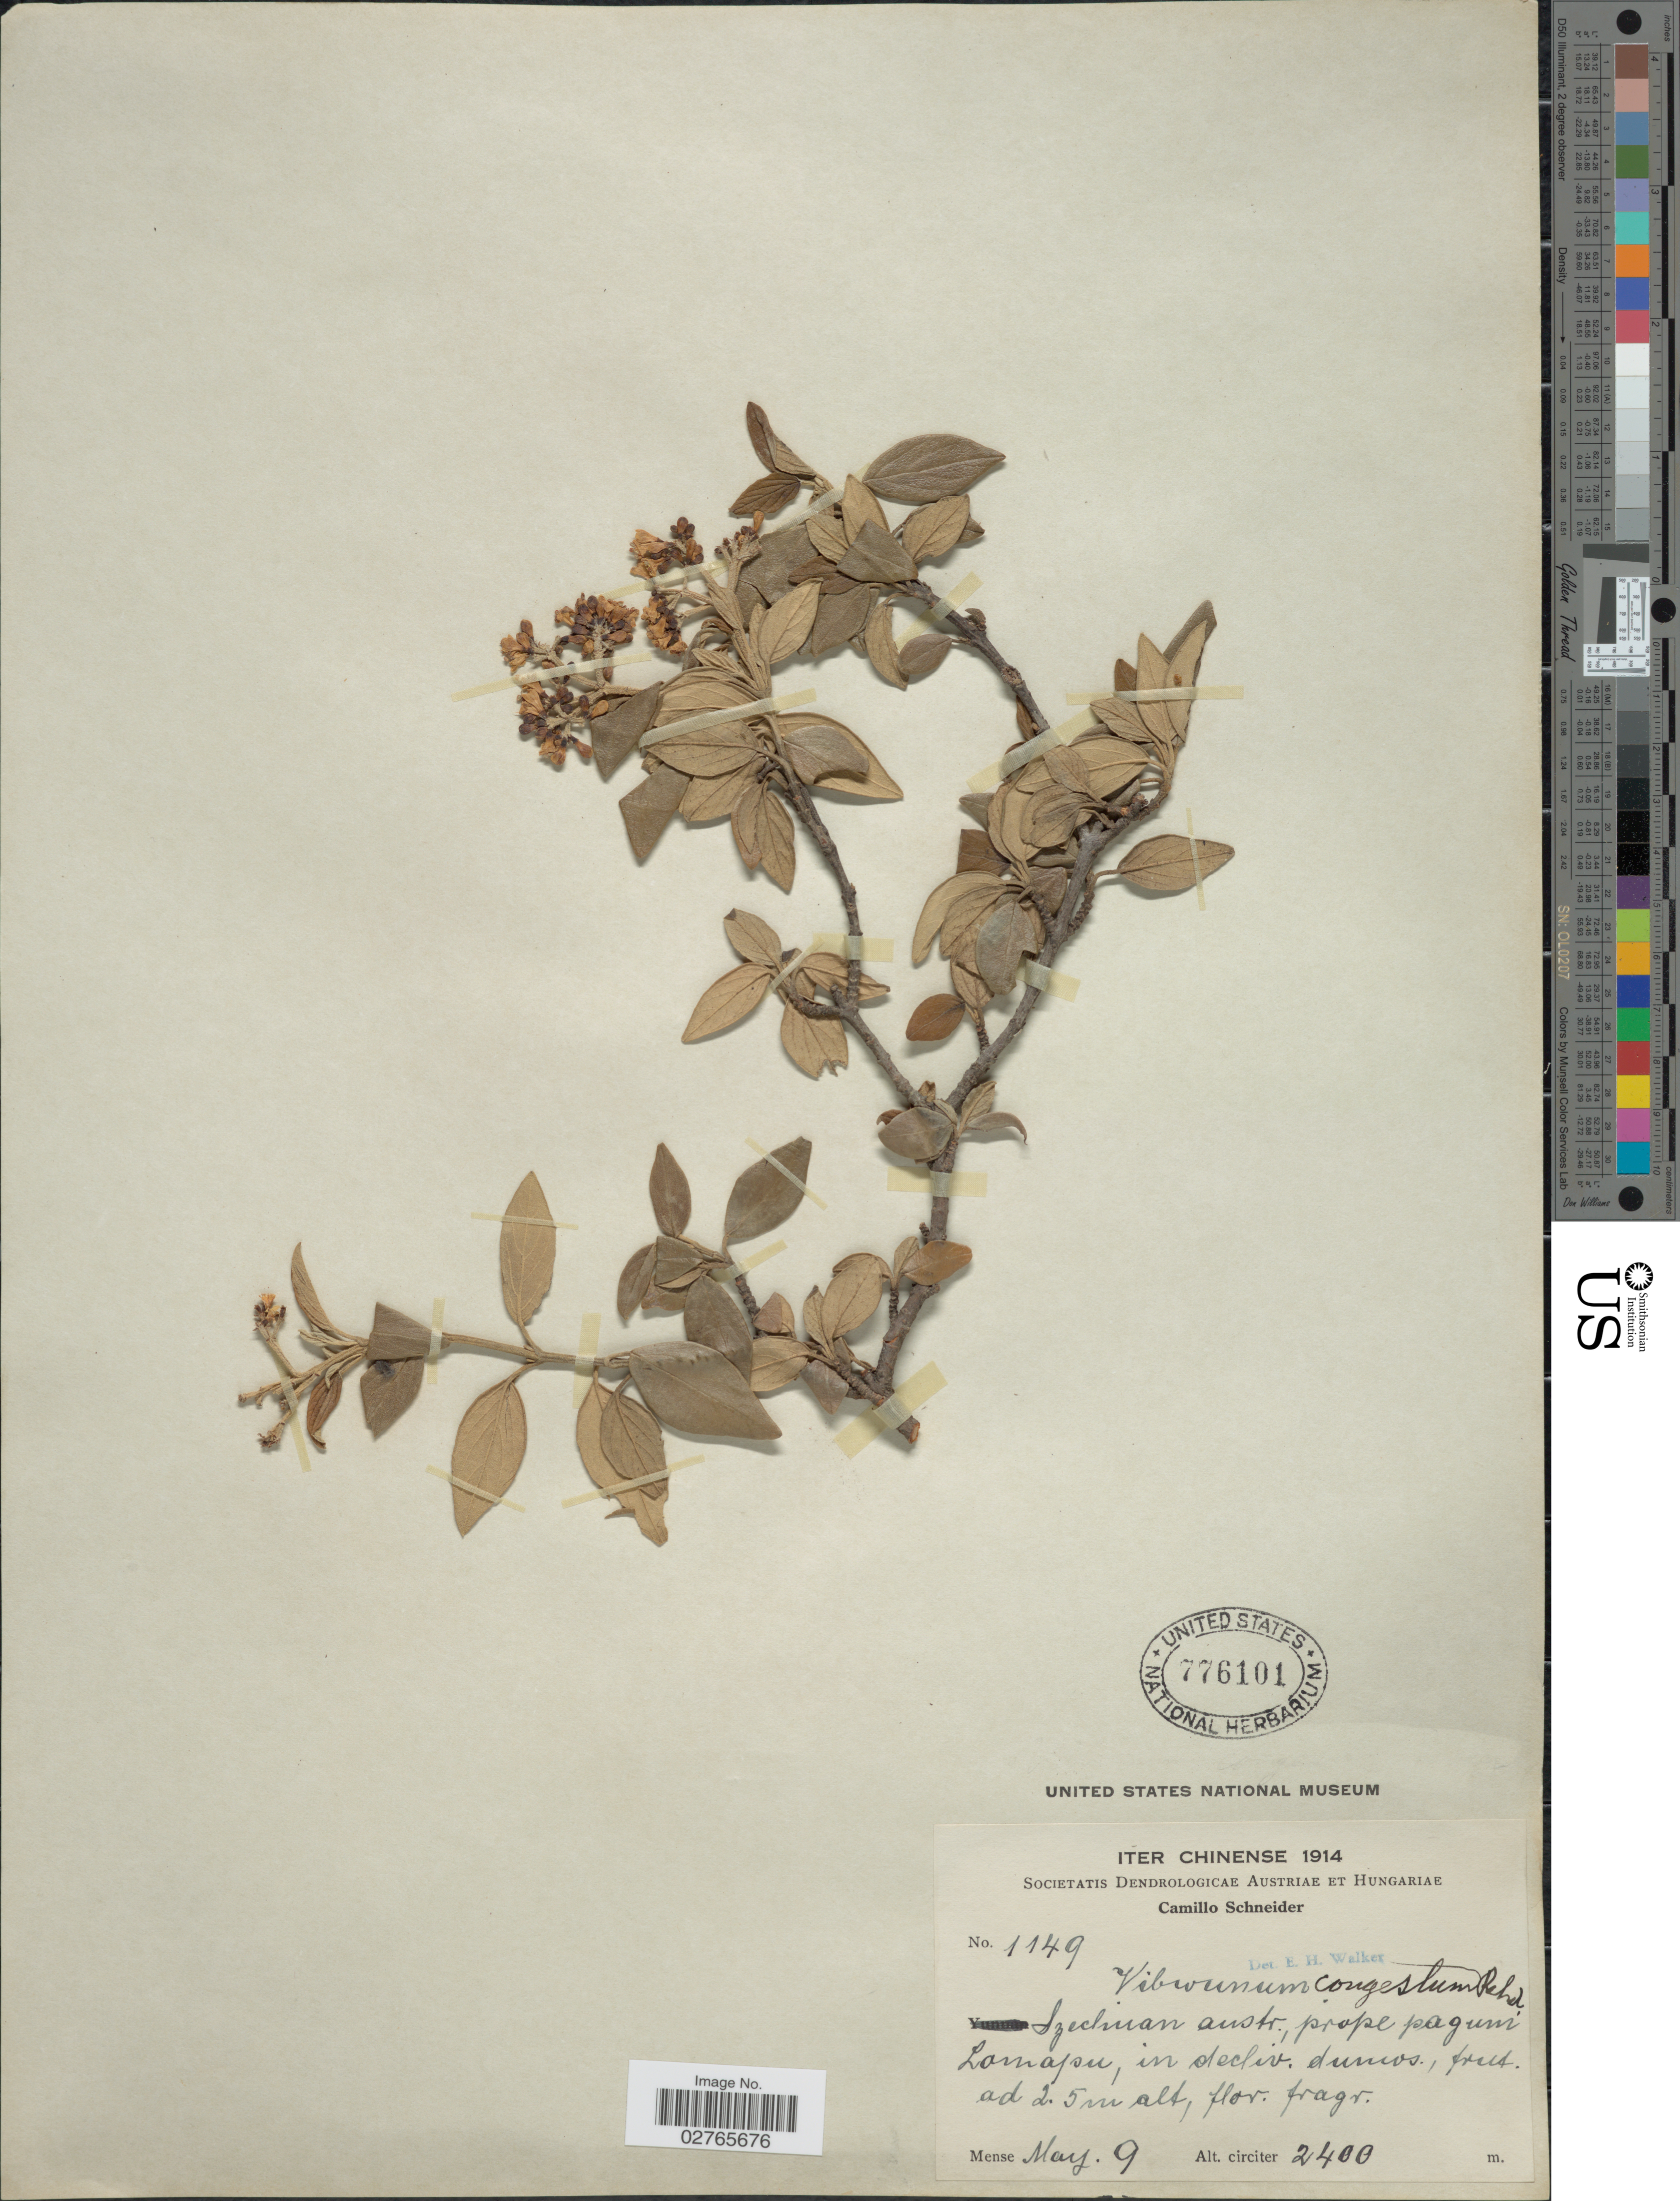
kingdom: Plantae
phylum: Tracheophyta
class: Magnoliopsida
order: Dipsacales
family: Viburnaceae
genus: Viburnum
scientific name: Viburnum congestum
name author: Rehder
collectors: C. K. Schneider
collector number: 1149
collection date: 1914-05-09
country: China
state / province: Sichuan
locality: Szechuan austr., prope pagum Lomapu [interpreted].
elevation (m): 2400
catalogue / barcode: US 776101